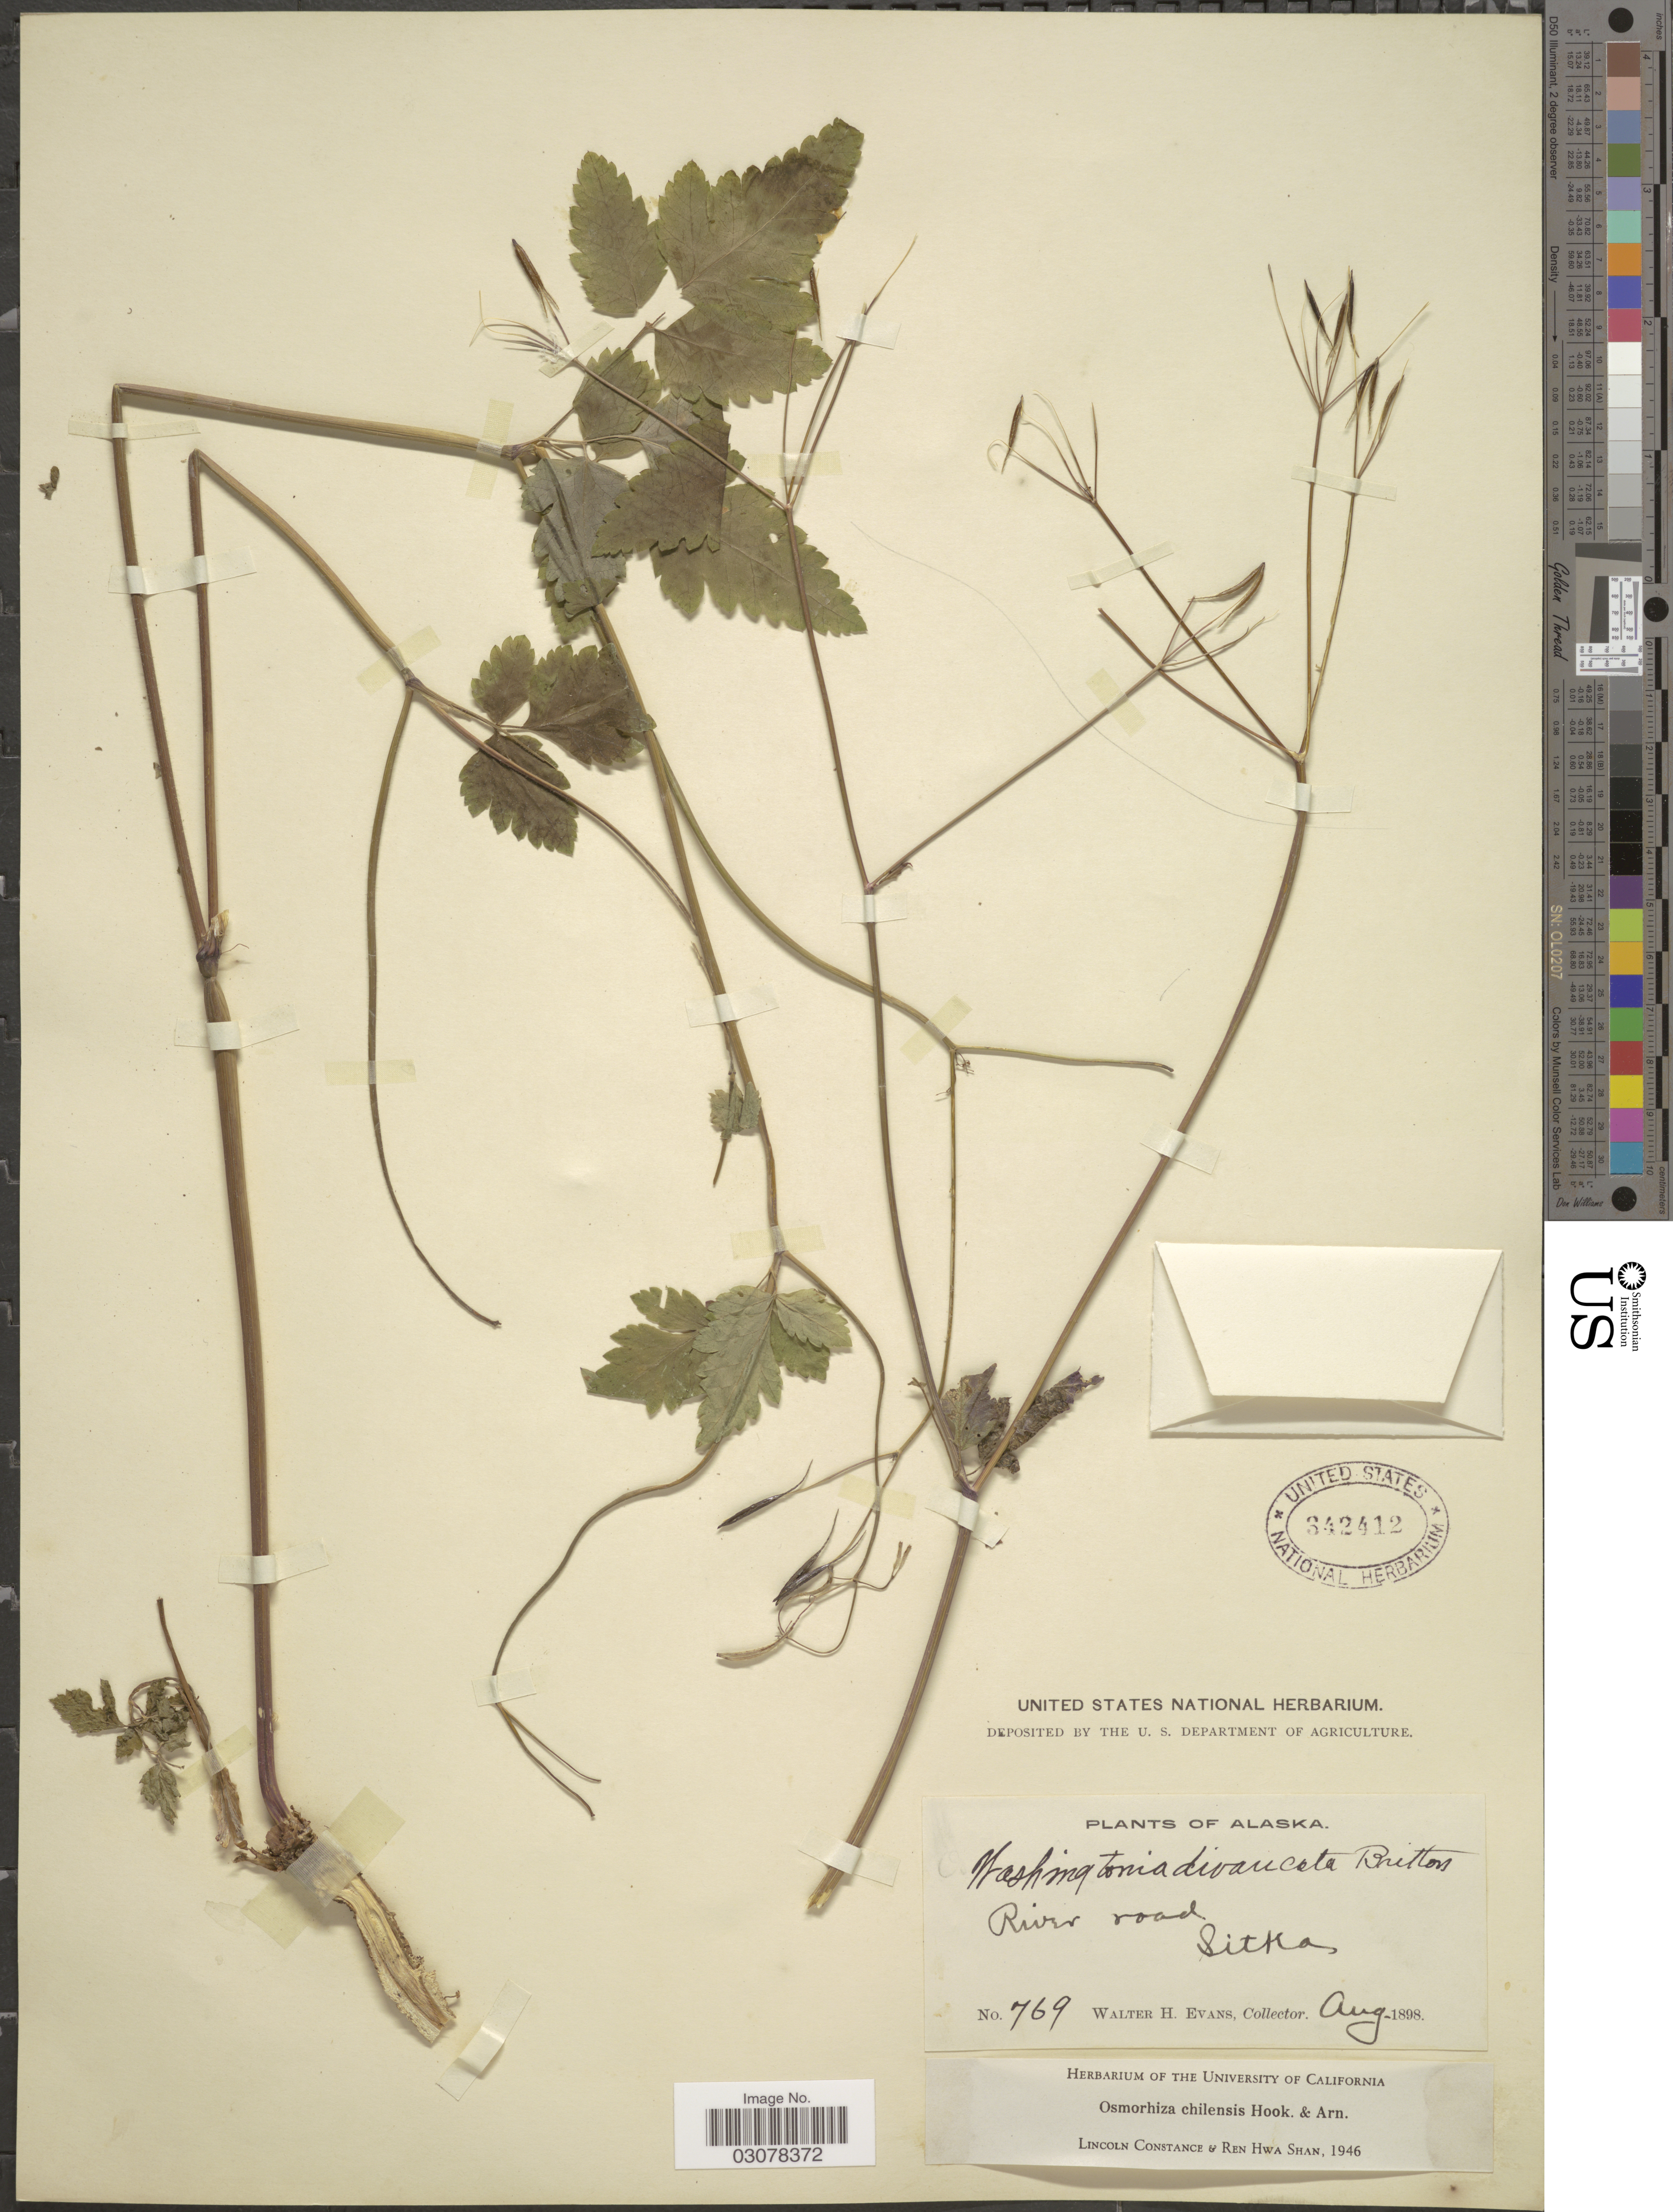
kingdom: Plantae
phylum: Tracheophyta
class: Magnoliopsida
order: Apiales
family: Apiaceae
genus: Osmorhiza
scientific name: Osmorhiza chilensis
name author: Hook. & Arn.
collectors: W. H. Evans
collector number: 769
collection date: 1898-08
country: United States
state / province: Alaska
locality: River road. Sitka.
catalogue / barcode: US 342412